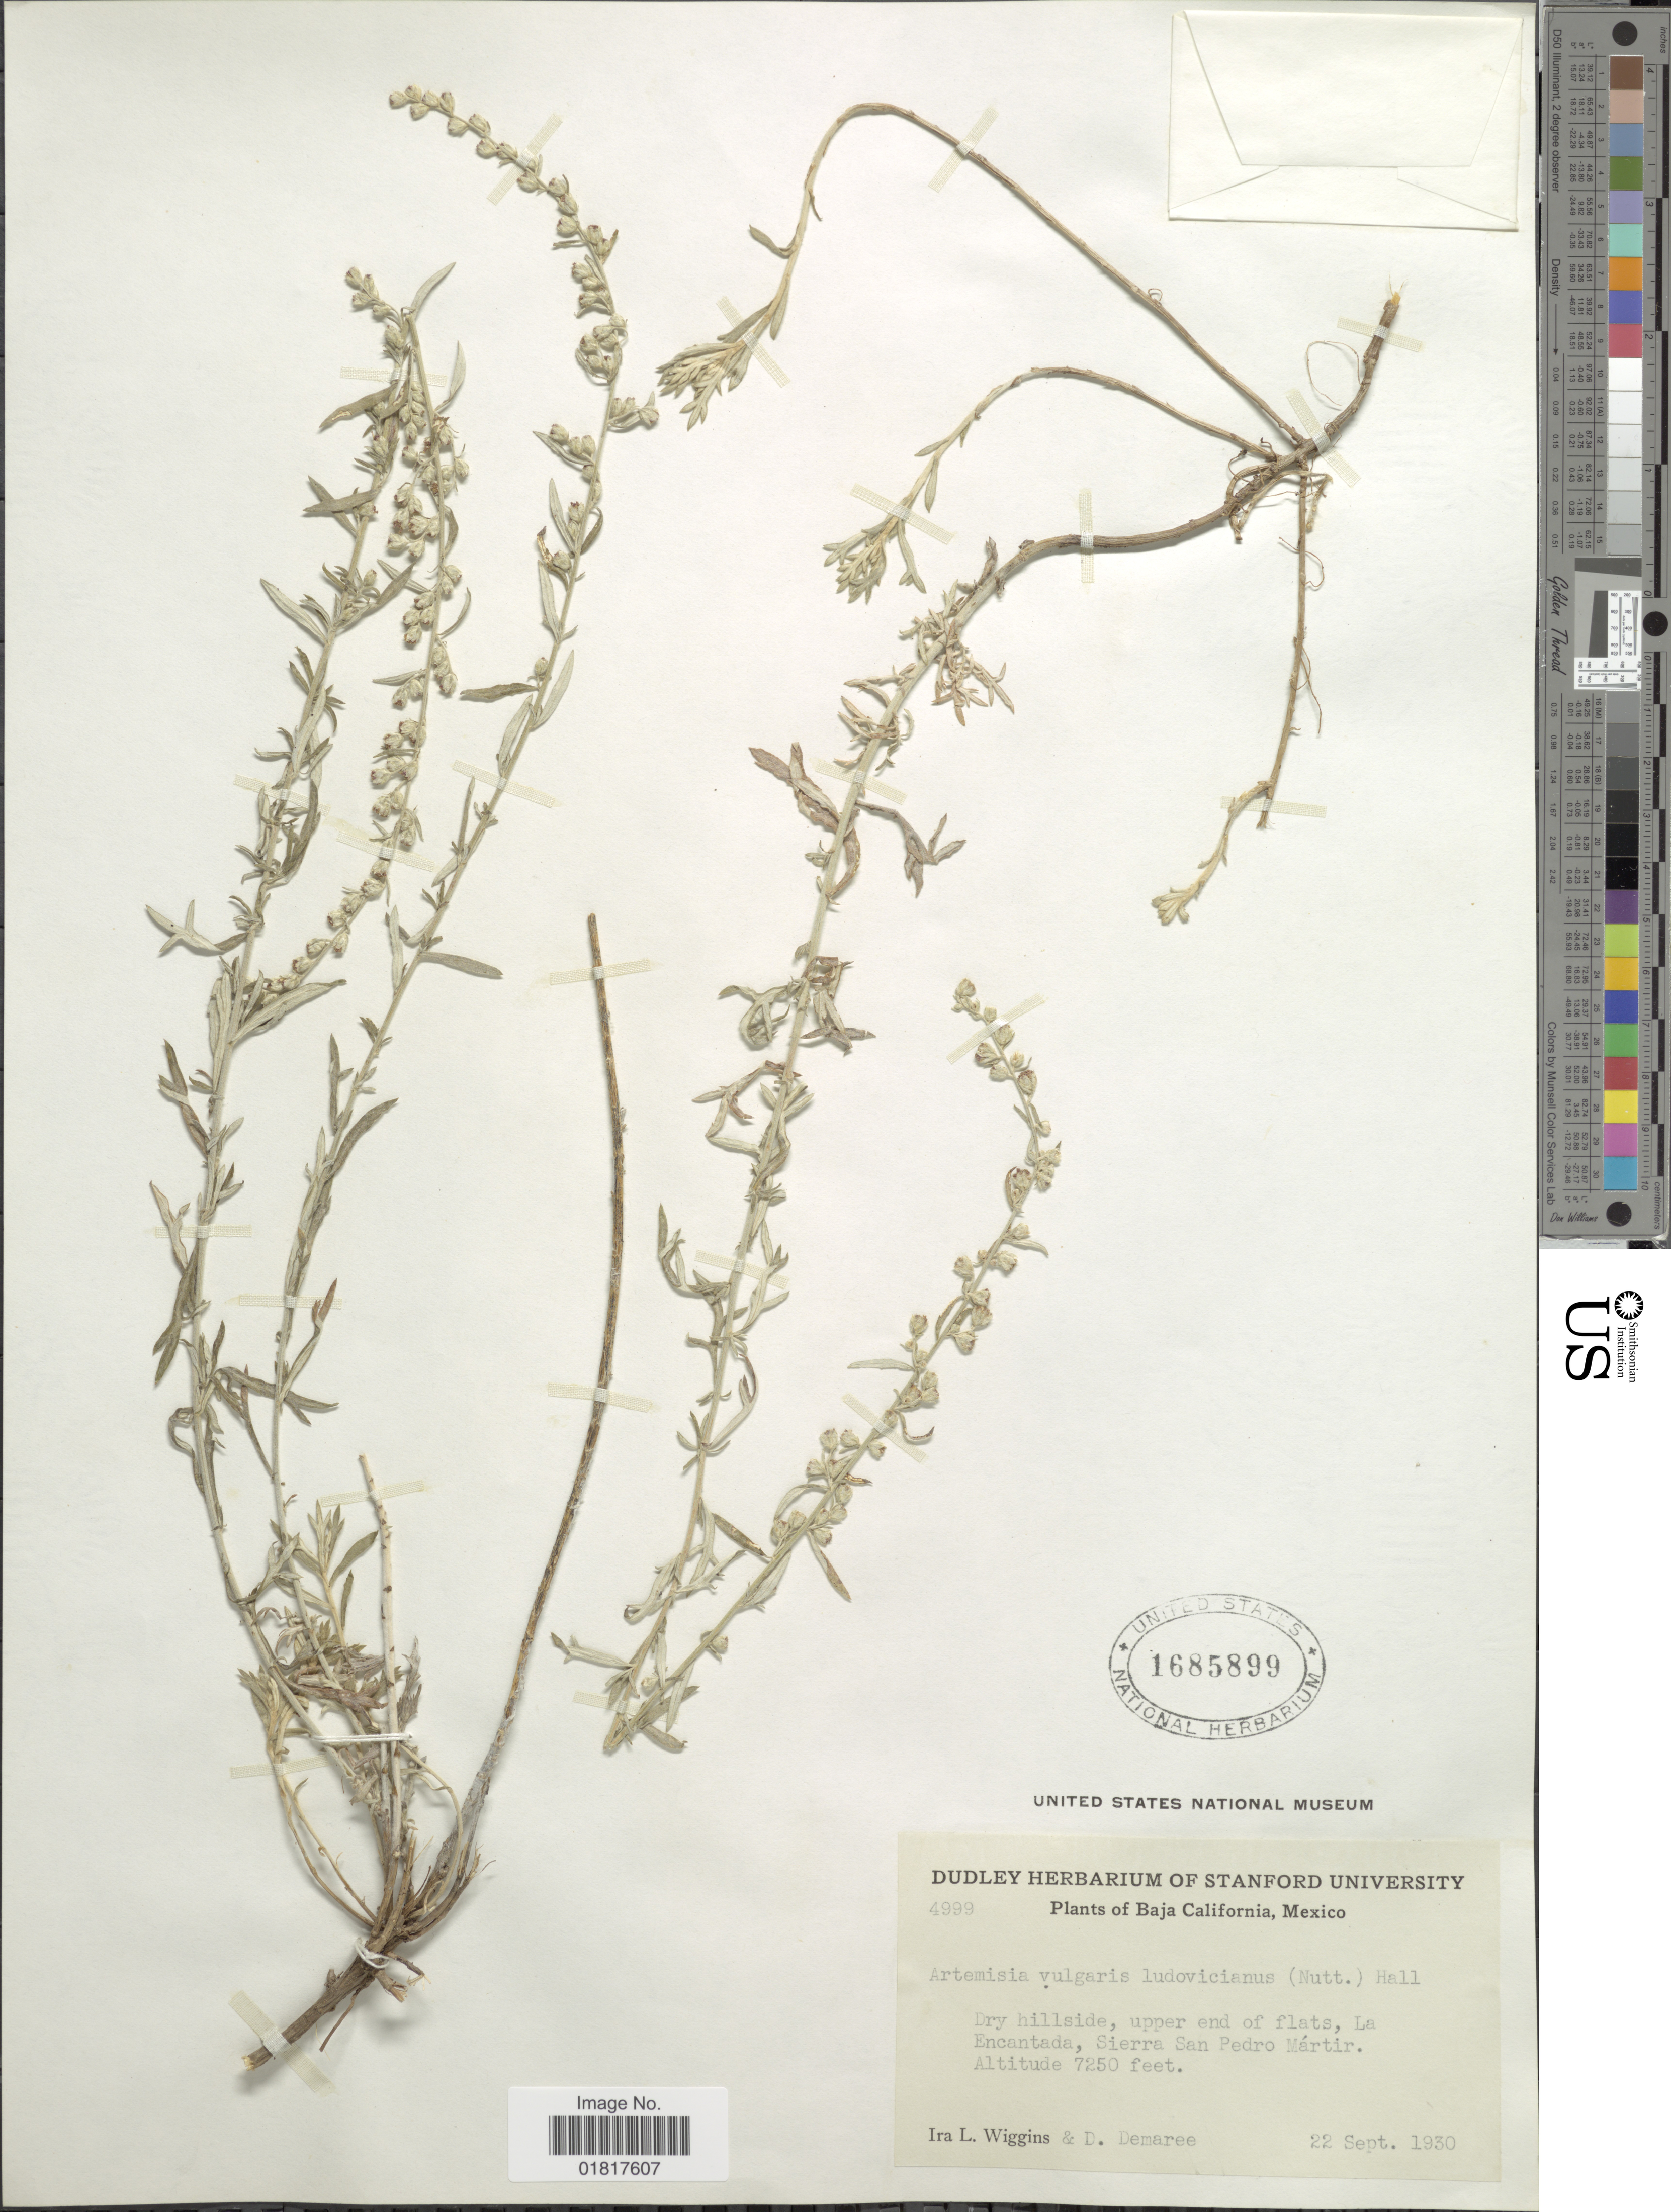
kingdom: Plantae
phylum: Tracheophyta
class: Magnoliopsida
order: Asterales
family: Asteraceae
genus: Artemisia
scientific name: Artemisia vulgaris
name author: L.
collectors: I. L. Wiggins & D. Demaree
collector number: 4999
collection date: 1930-09-22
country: Mexico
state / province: Baja California Norte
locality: Dry hillside, upper end of flats, La Encantada, Sierra San pedro Mártir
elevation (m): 2210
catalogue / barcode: US 1685899